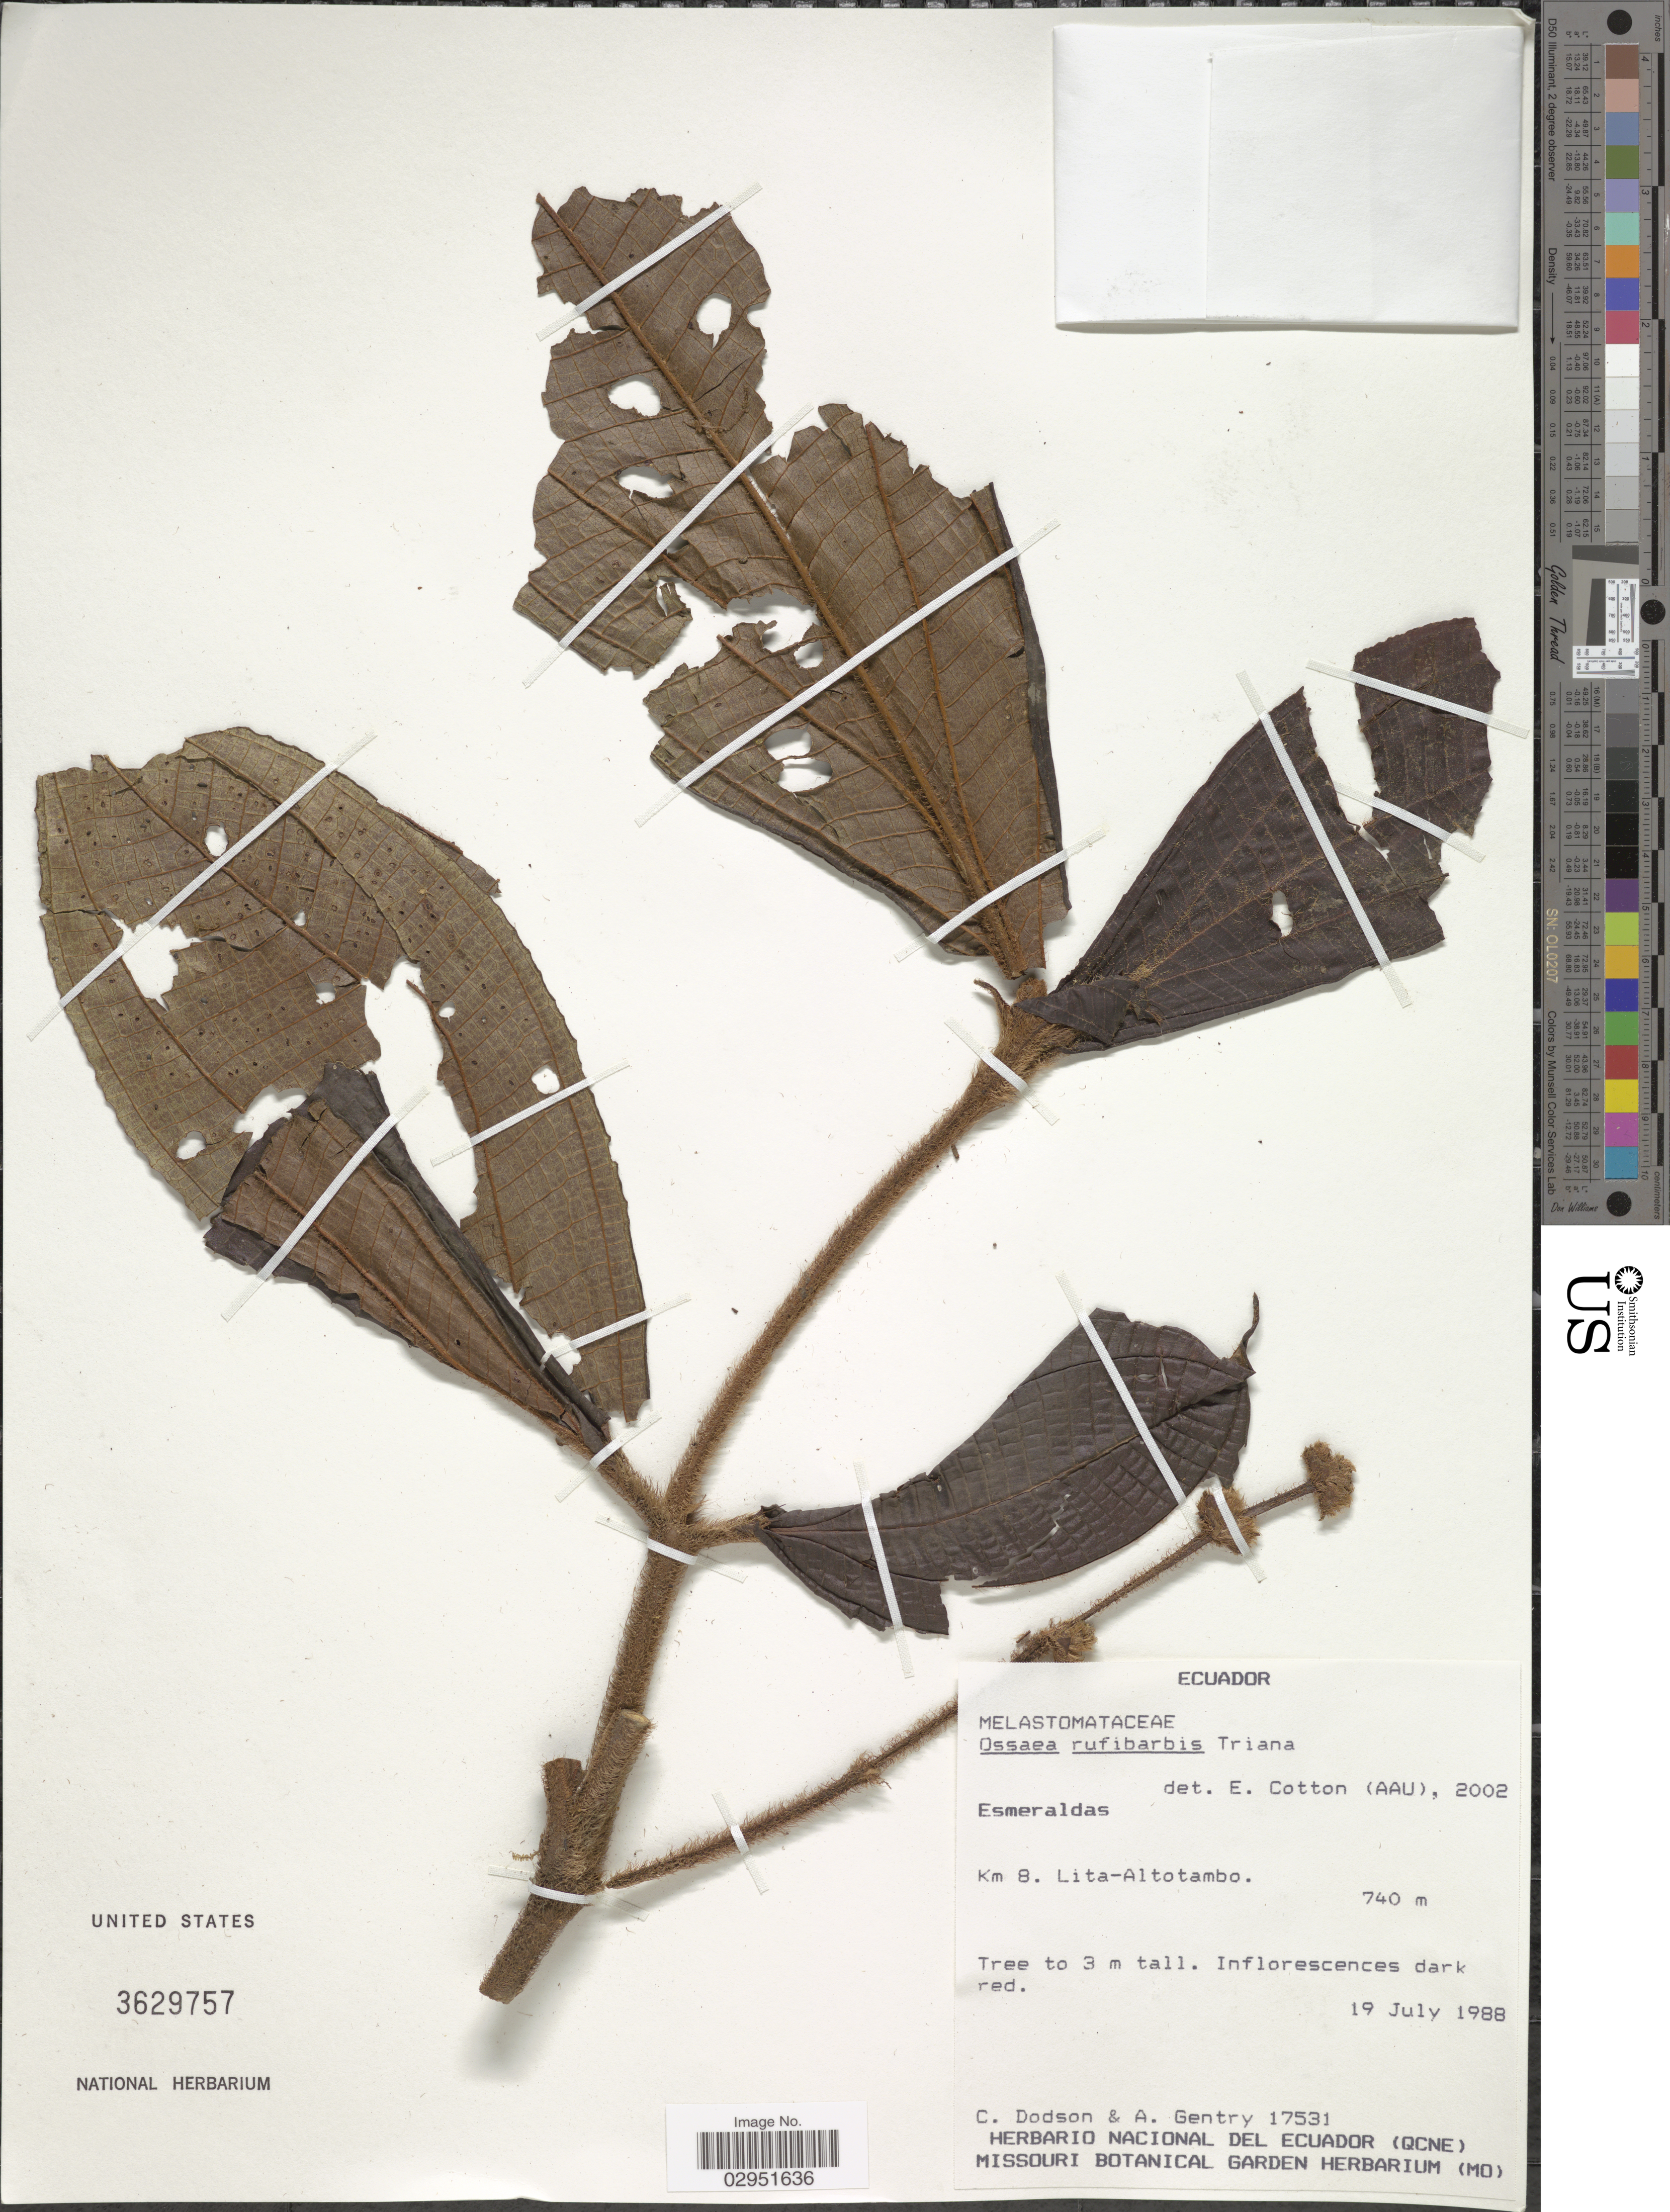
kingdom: Plantae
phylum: Tracheophyta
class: Magnoliopsida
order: Myrtales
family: Melastomataceae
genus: Ossaea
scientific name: Ossaea rufibarbis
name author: Triana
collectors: C. Dodson & A. H. Gentry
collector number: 17531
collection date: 1988-07-19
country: Ecuador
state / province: Esmeraldas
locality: Km 8. Lita-Altotambo.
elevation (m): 740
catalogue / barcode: US 3629757